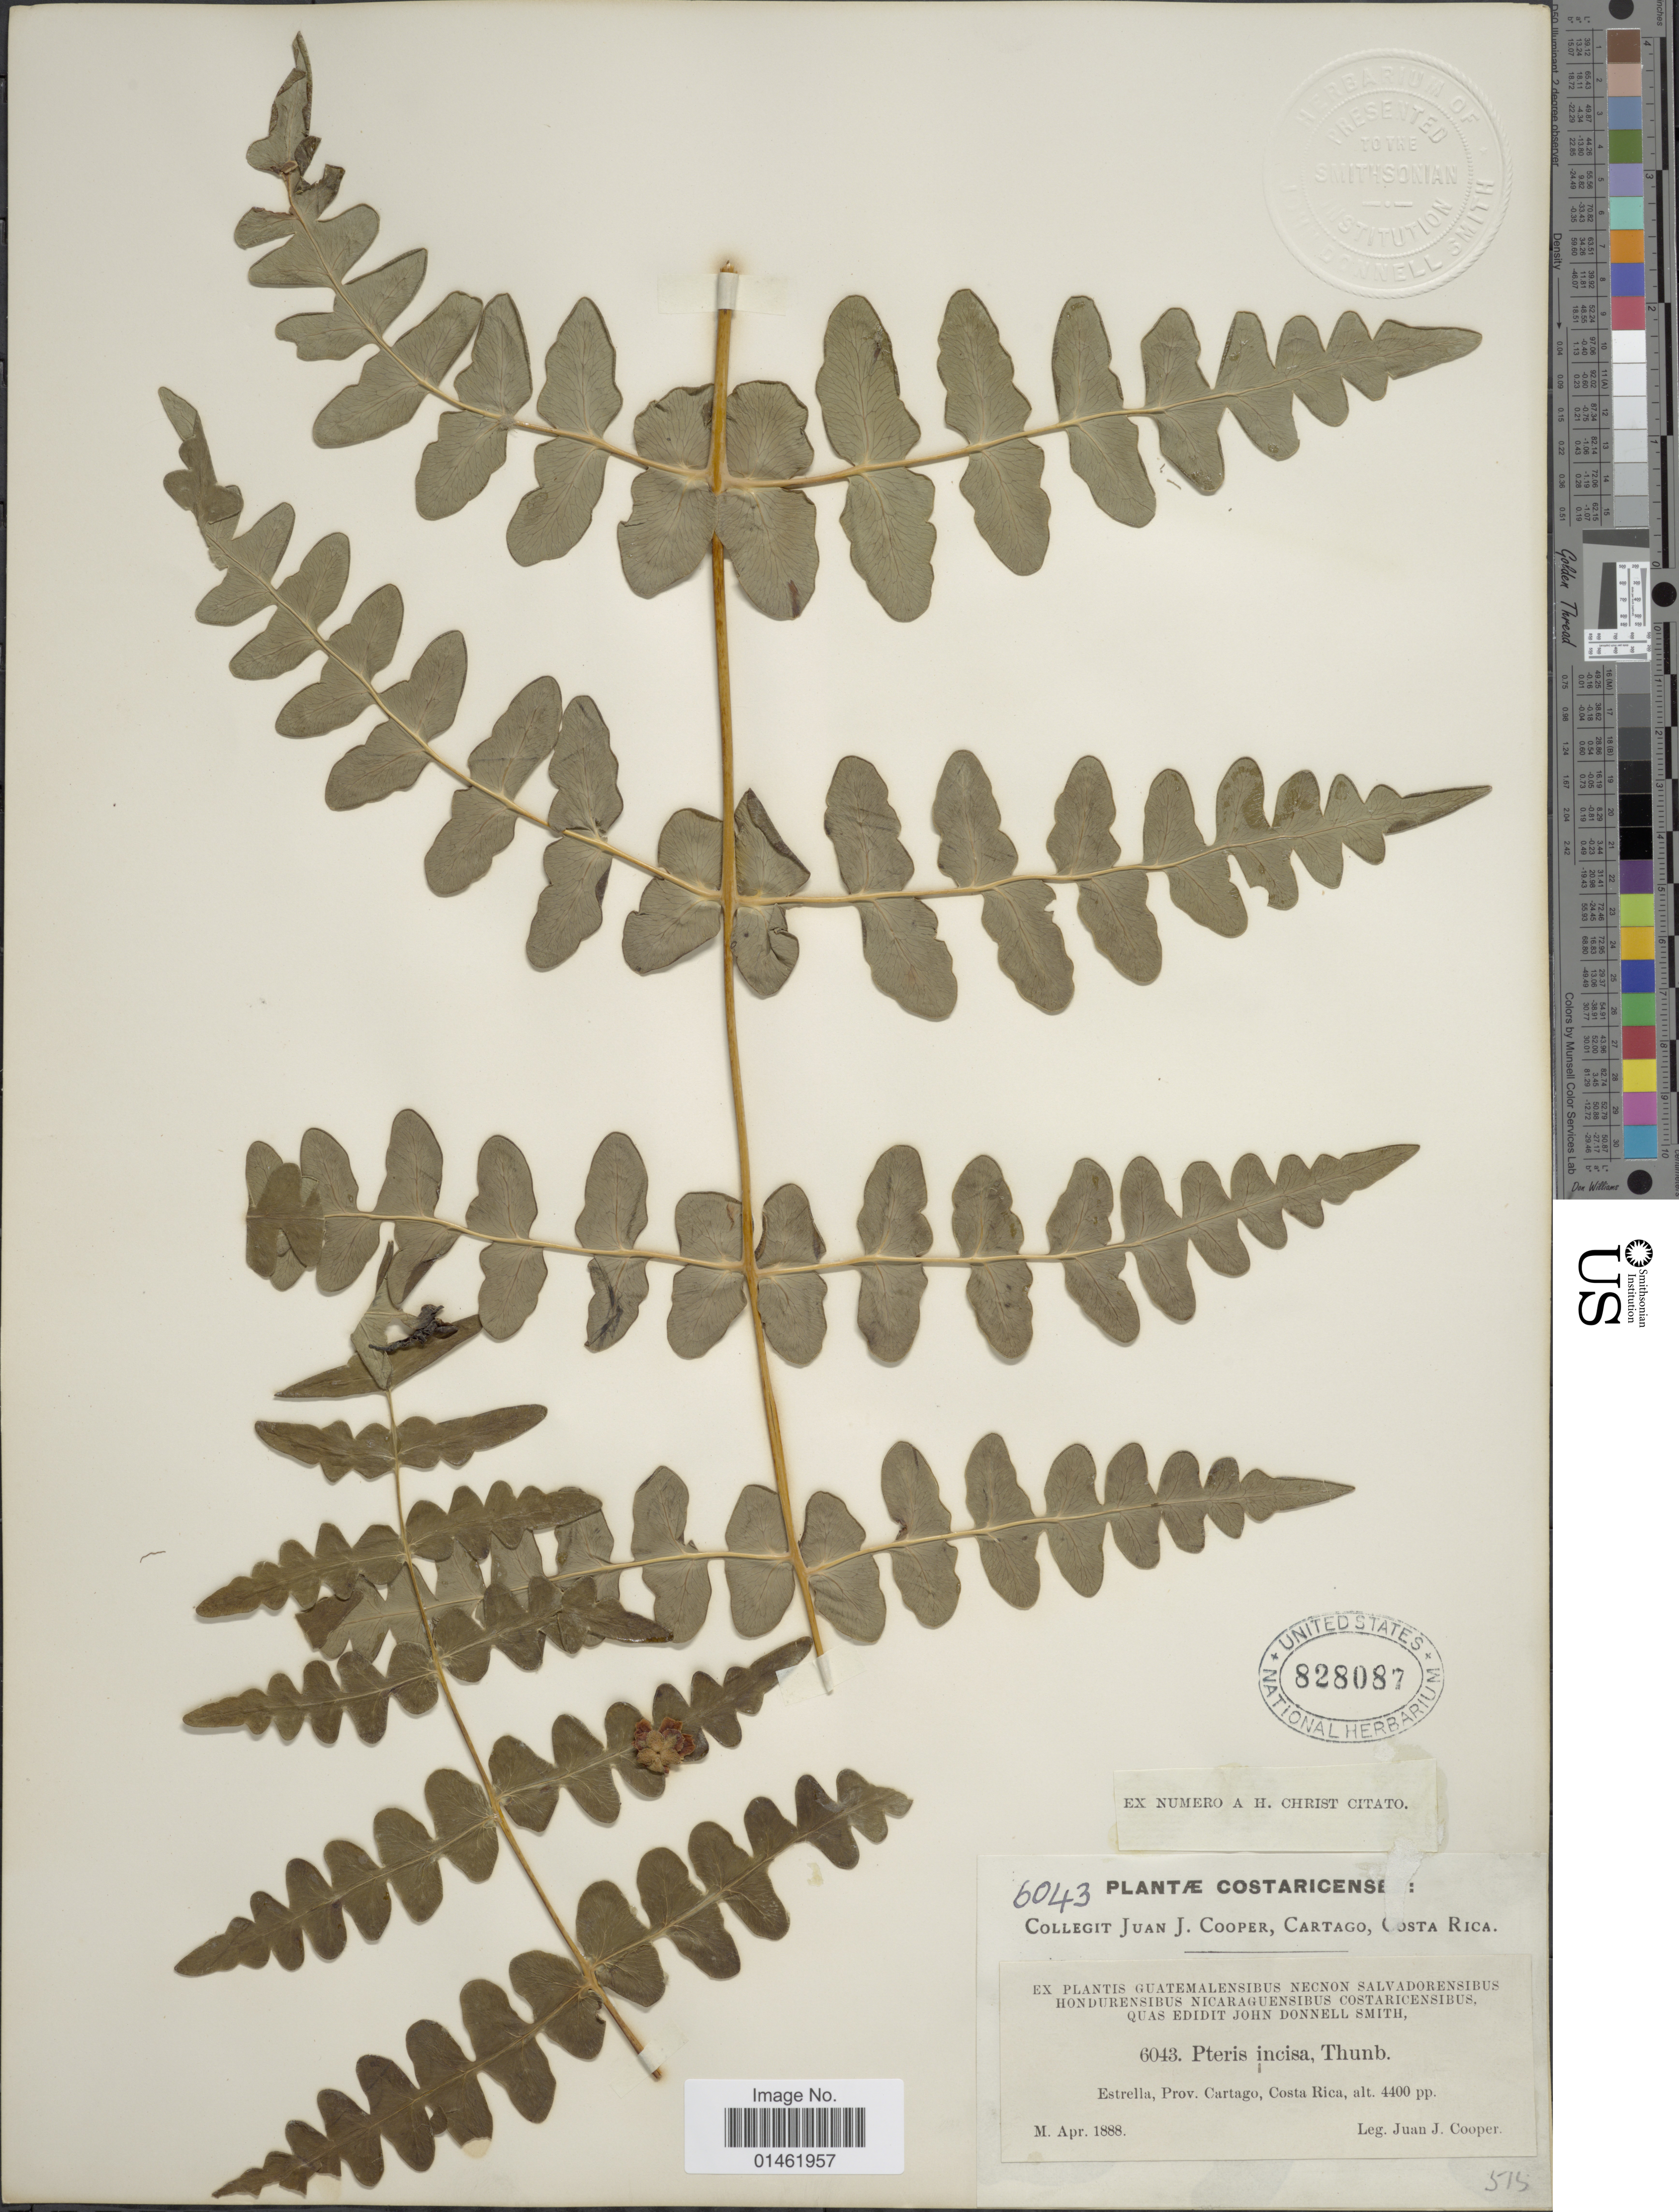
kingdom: Plantae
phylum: Tracheophyta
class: Polypodiopsida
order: Polypodiales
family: Dennstaedtiaceae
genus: Histiopteris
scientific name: Histiopteris incisa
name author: (Thunb.) J. Sm.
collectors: J. J. Cooper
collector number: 6043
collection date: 1888-04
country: Costa Rica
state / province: Cartago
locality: Estrella, prov. Cartago, Costa Rica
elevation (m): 1341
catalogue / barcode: US 828087